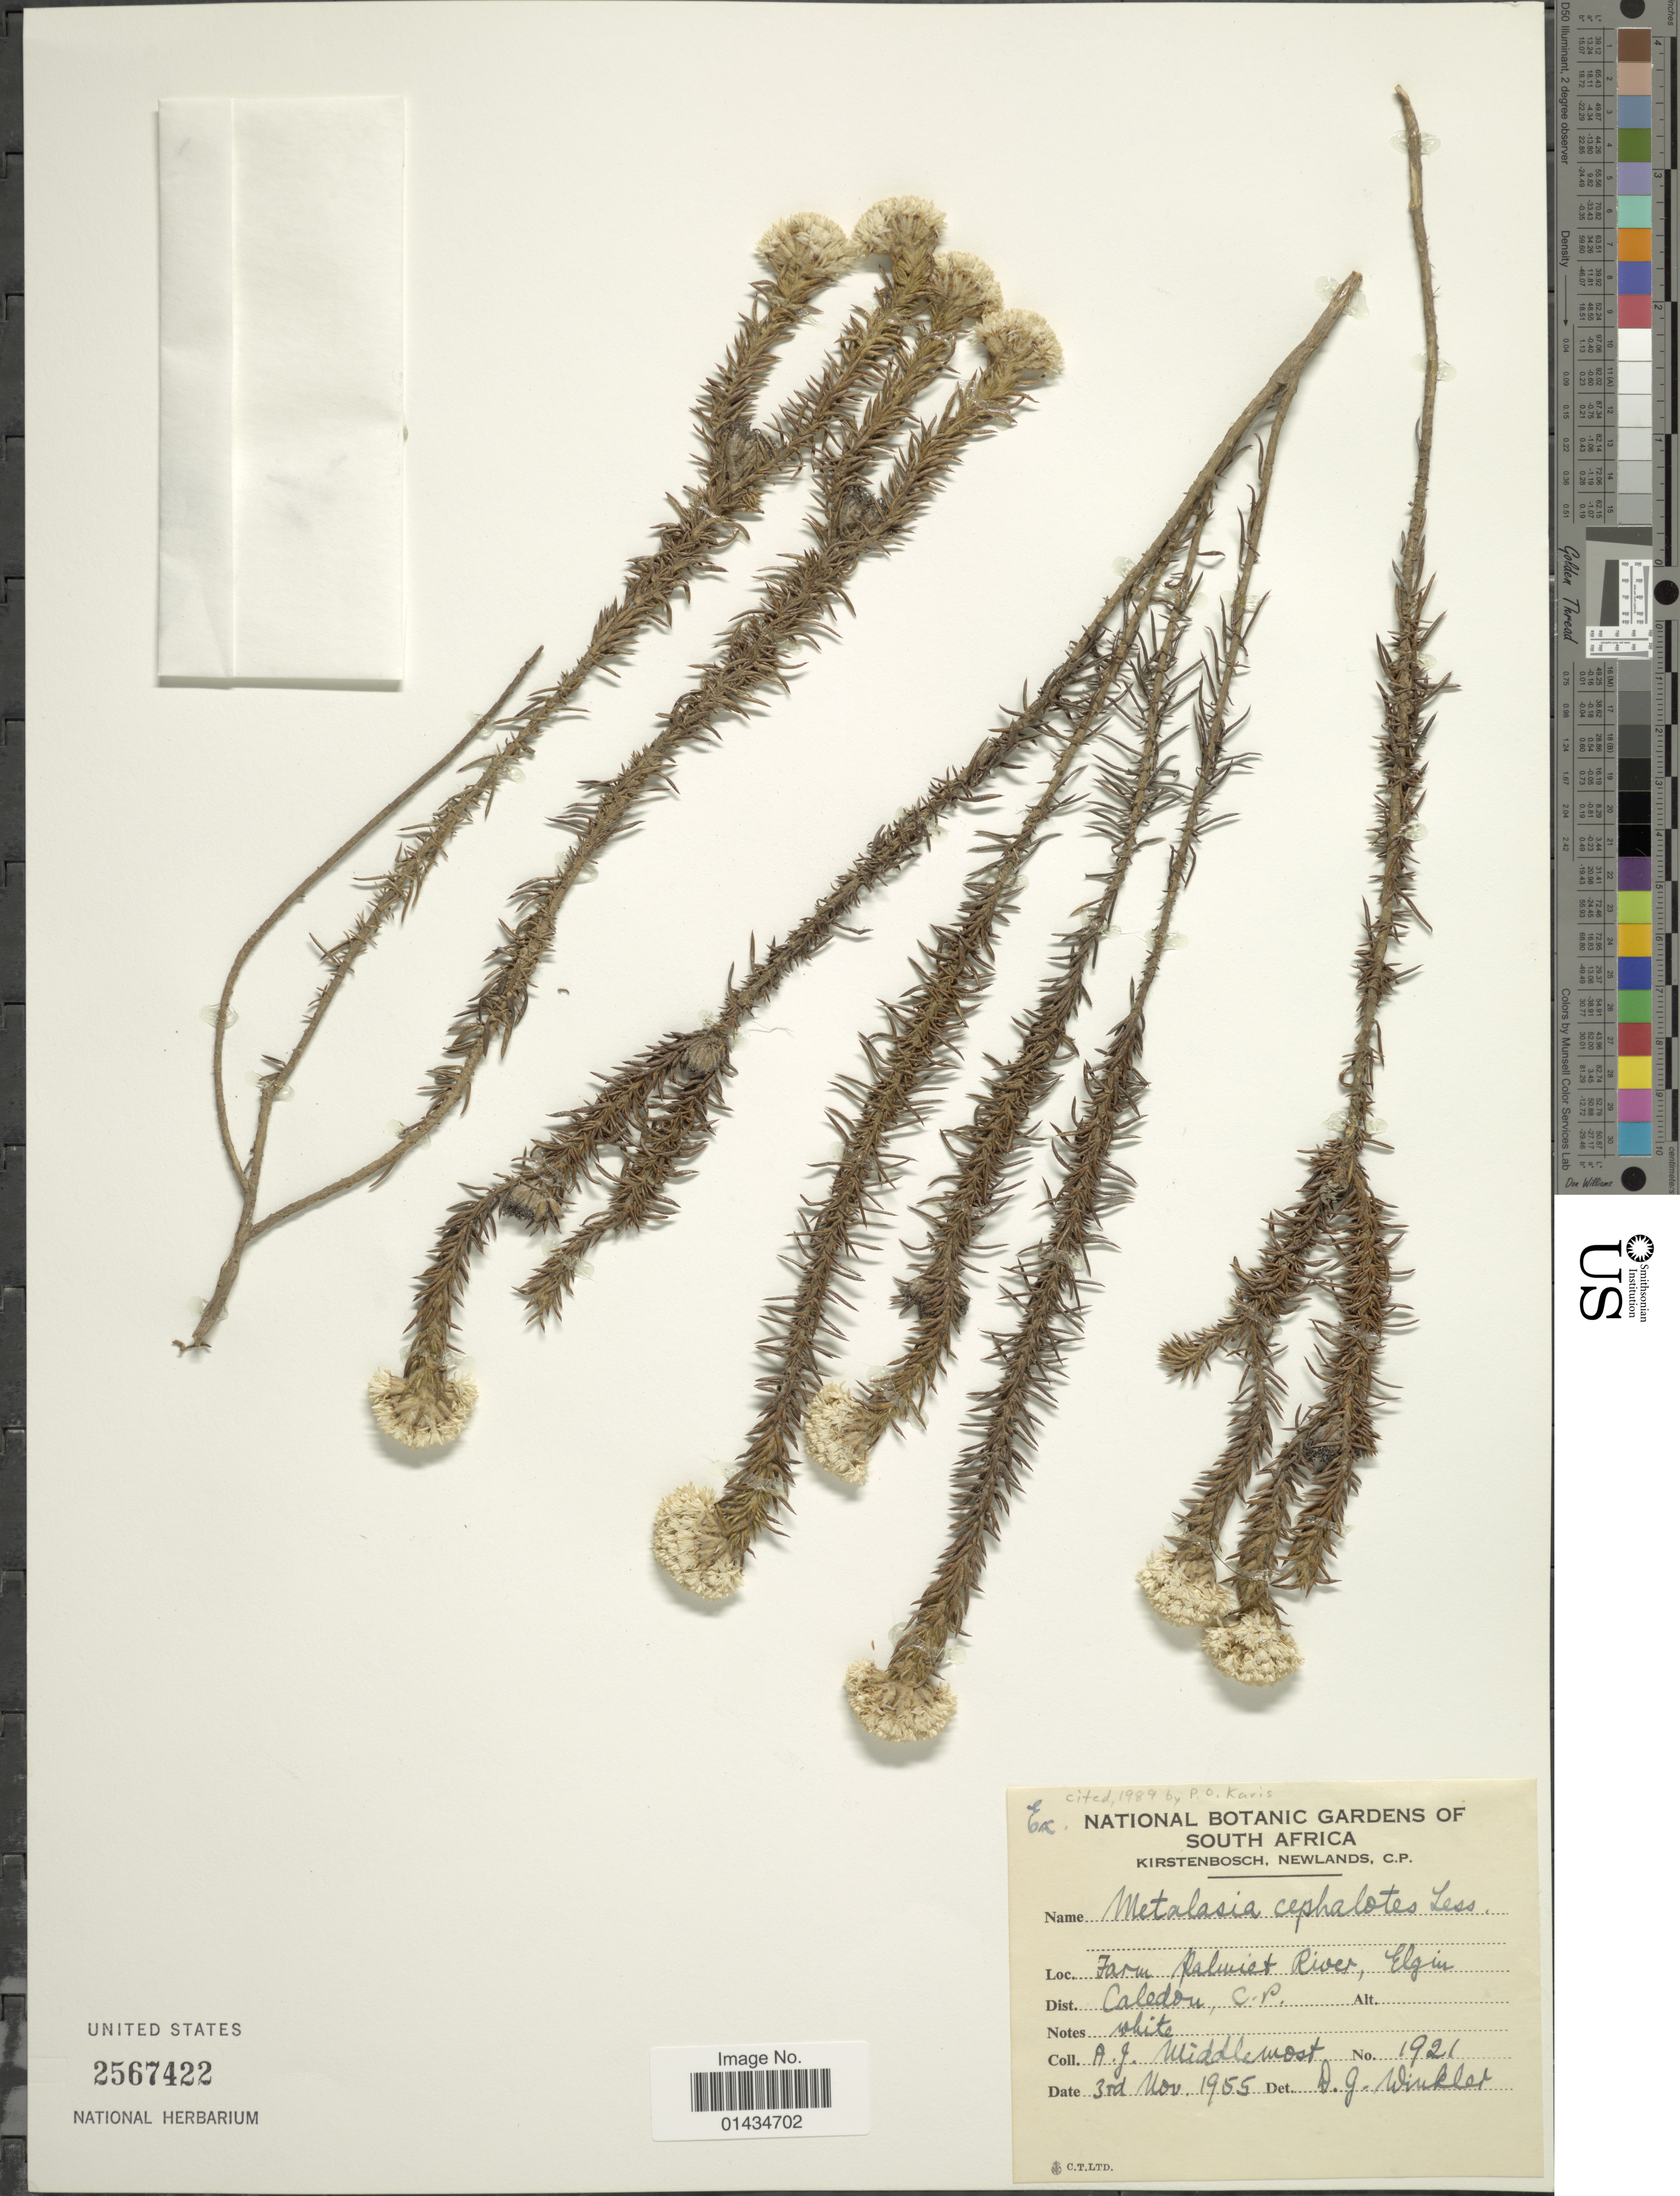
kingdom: Plantae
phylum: Tracheophyta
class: Magnoliopsida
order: Asterales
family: Asteraceae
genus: Metalasia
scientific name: Metalasia cephalotes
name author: (Thunb.) Less.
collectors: A. Middlemost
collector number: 1921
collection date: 1955-11-03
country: South Africa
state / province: Western Cape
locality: Farm Palmiet River, Elgin, Dist. Caledon.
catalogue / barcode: US 2567422